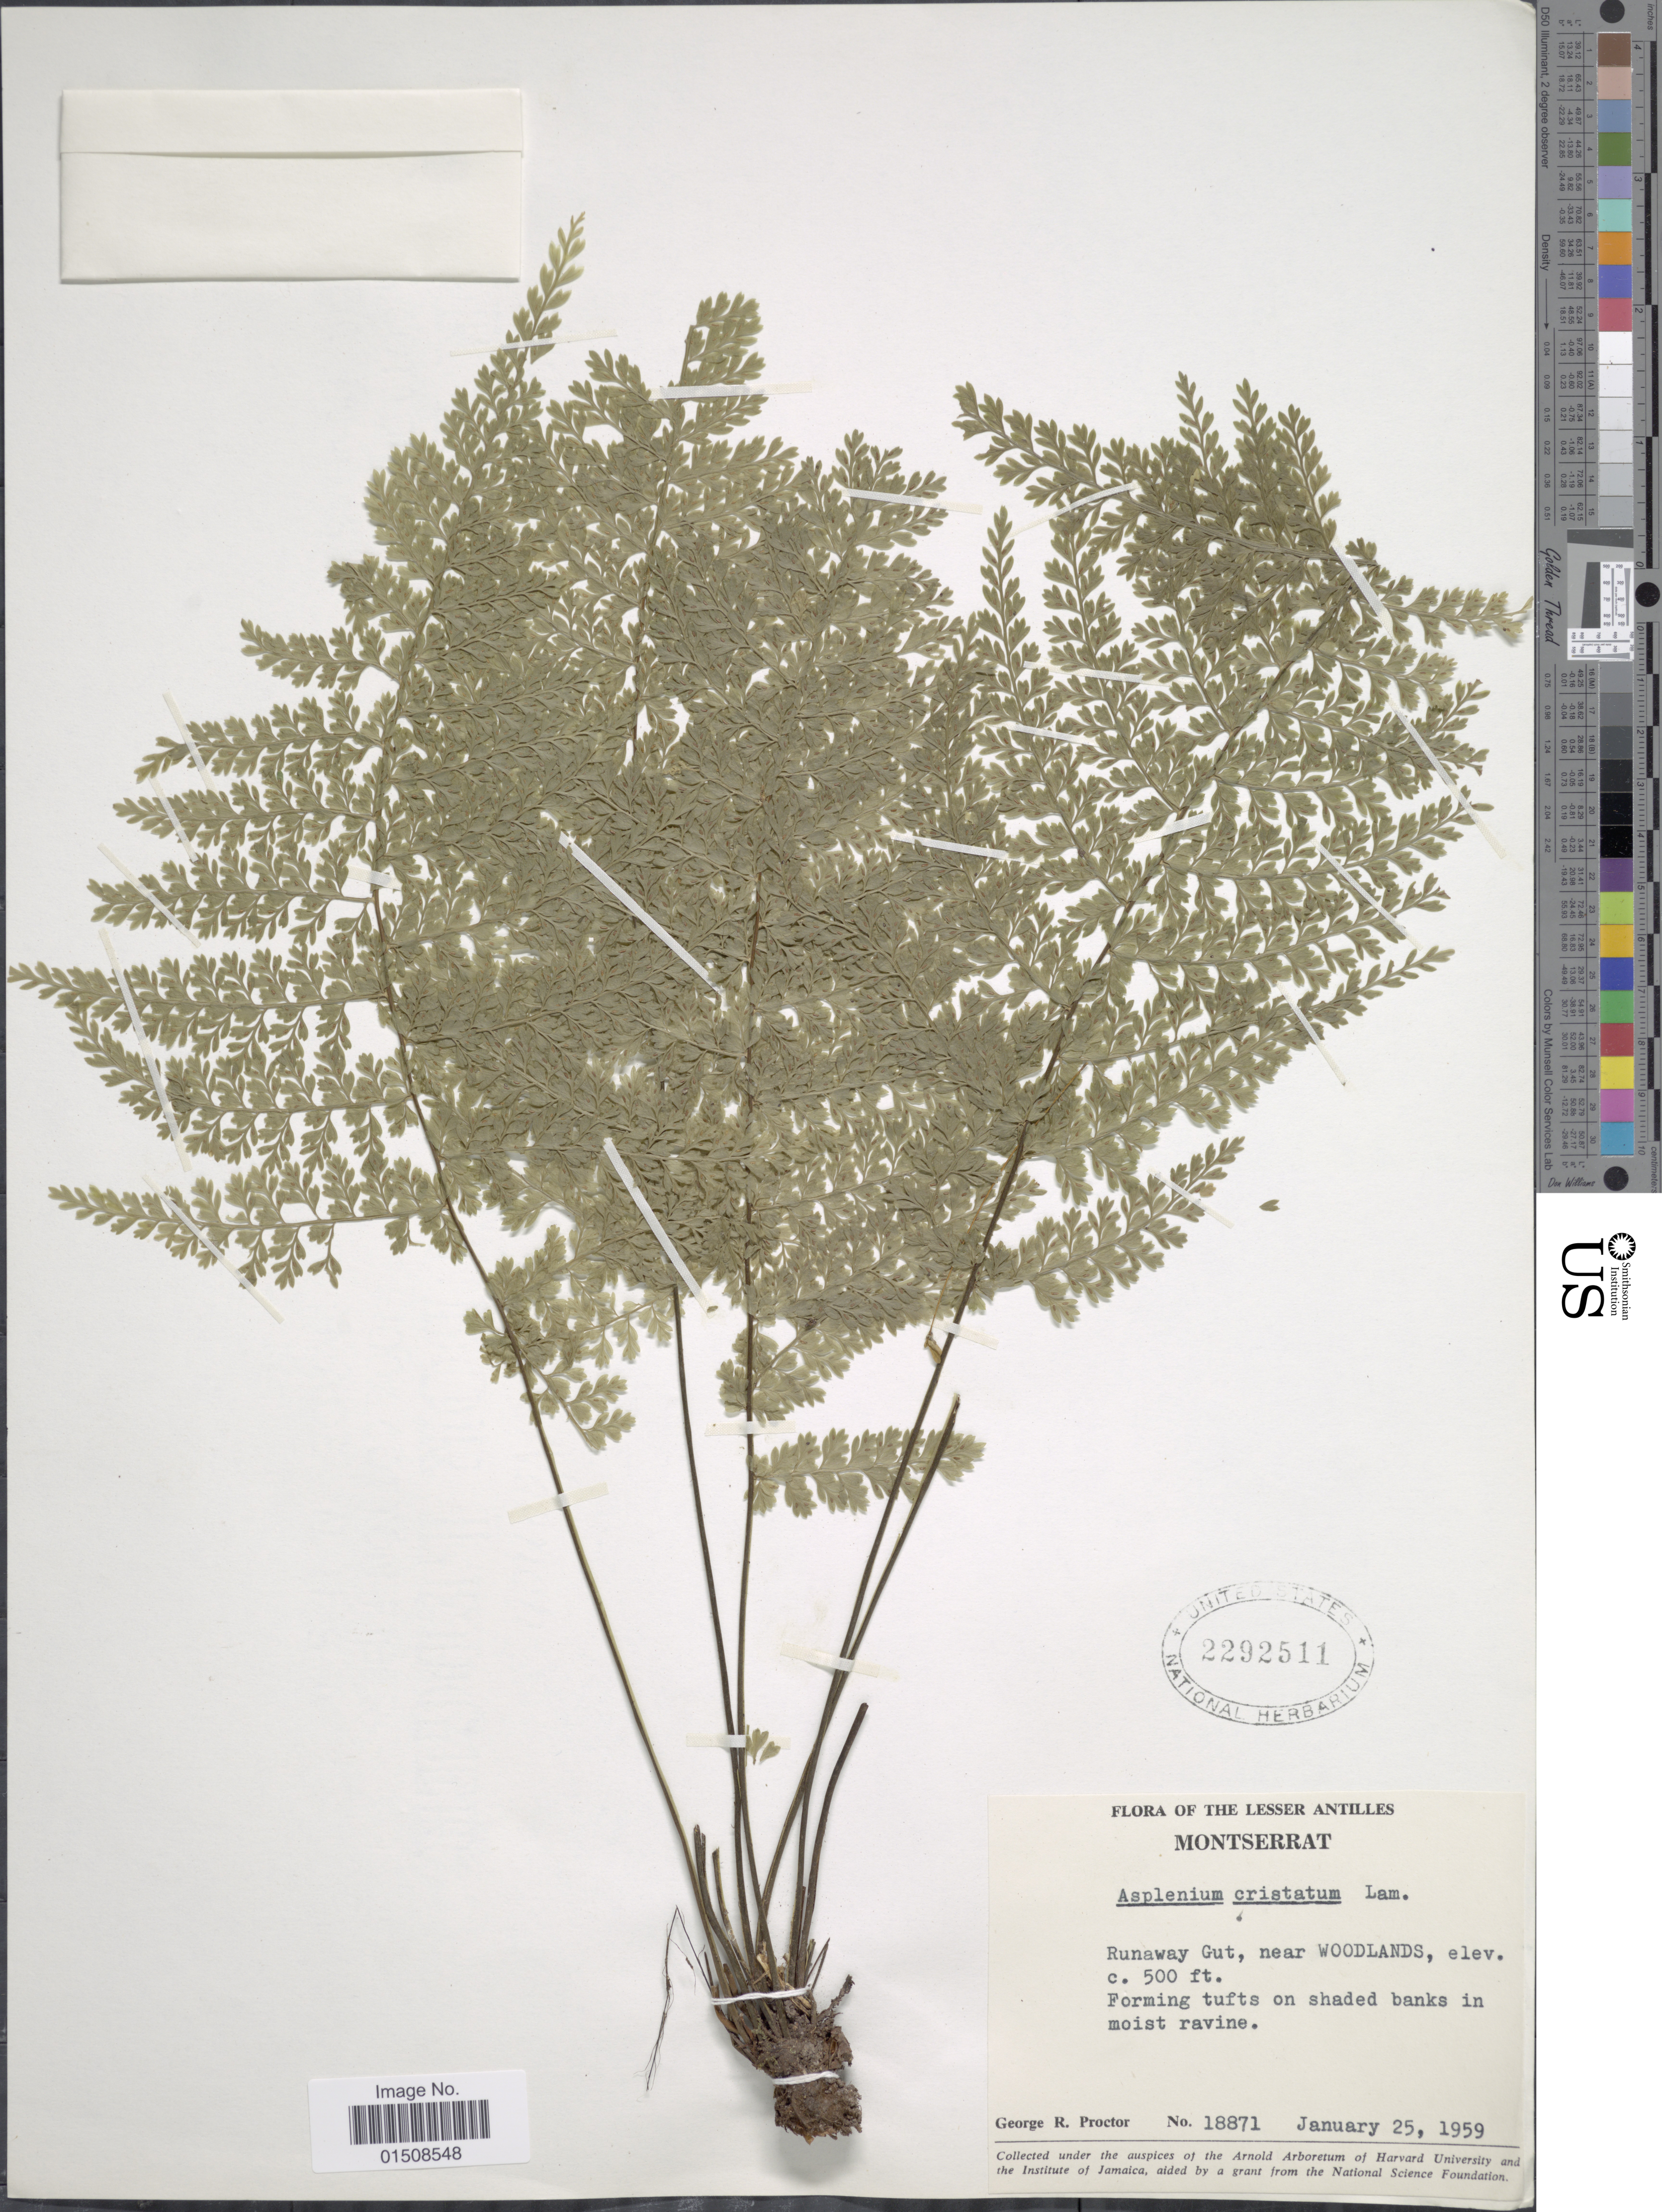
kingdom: Plantae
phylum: Tracheophyta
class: Polypodiopsida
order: Polypodiales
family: Aspleniaceae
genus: Asplenium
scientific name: Asplenium cristatum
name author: Lam.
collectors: G. R. Proctor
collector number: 18871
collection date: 1959-01-25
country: Montserrat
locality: The Lesser Antilles, Runaway Gut, near WOODLANDS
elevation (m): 152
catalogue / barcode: US 2292511